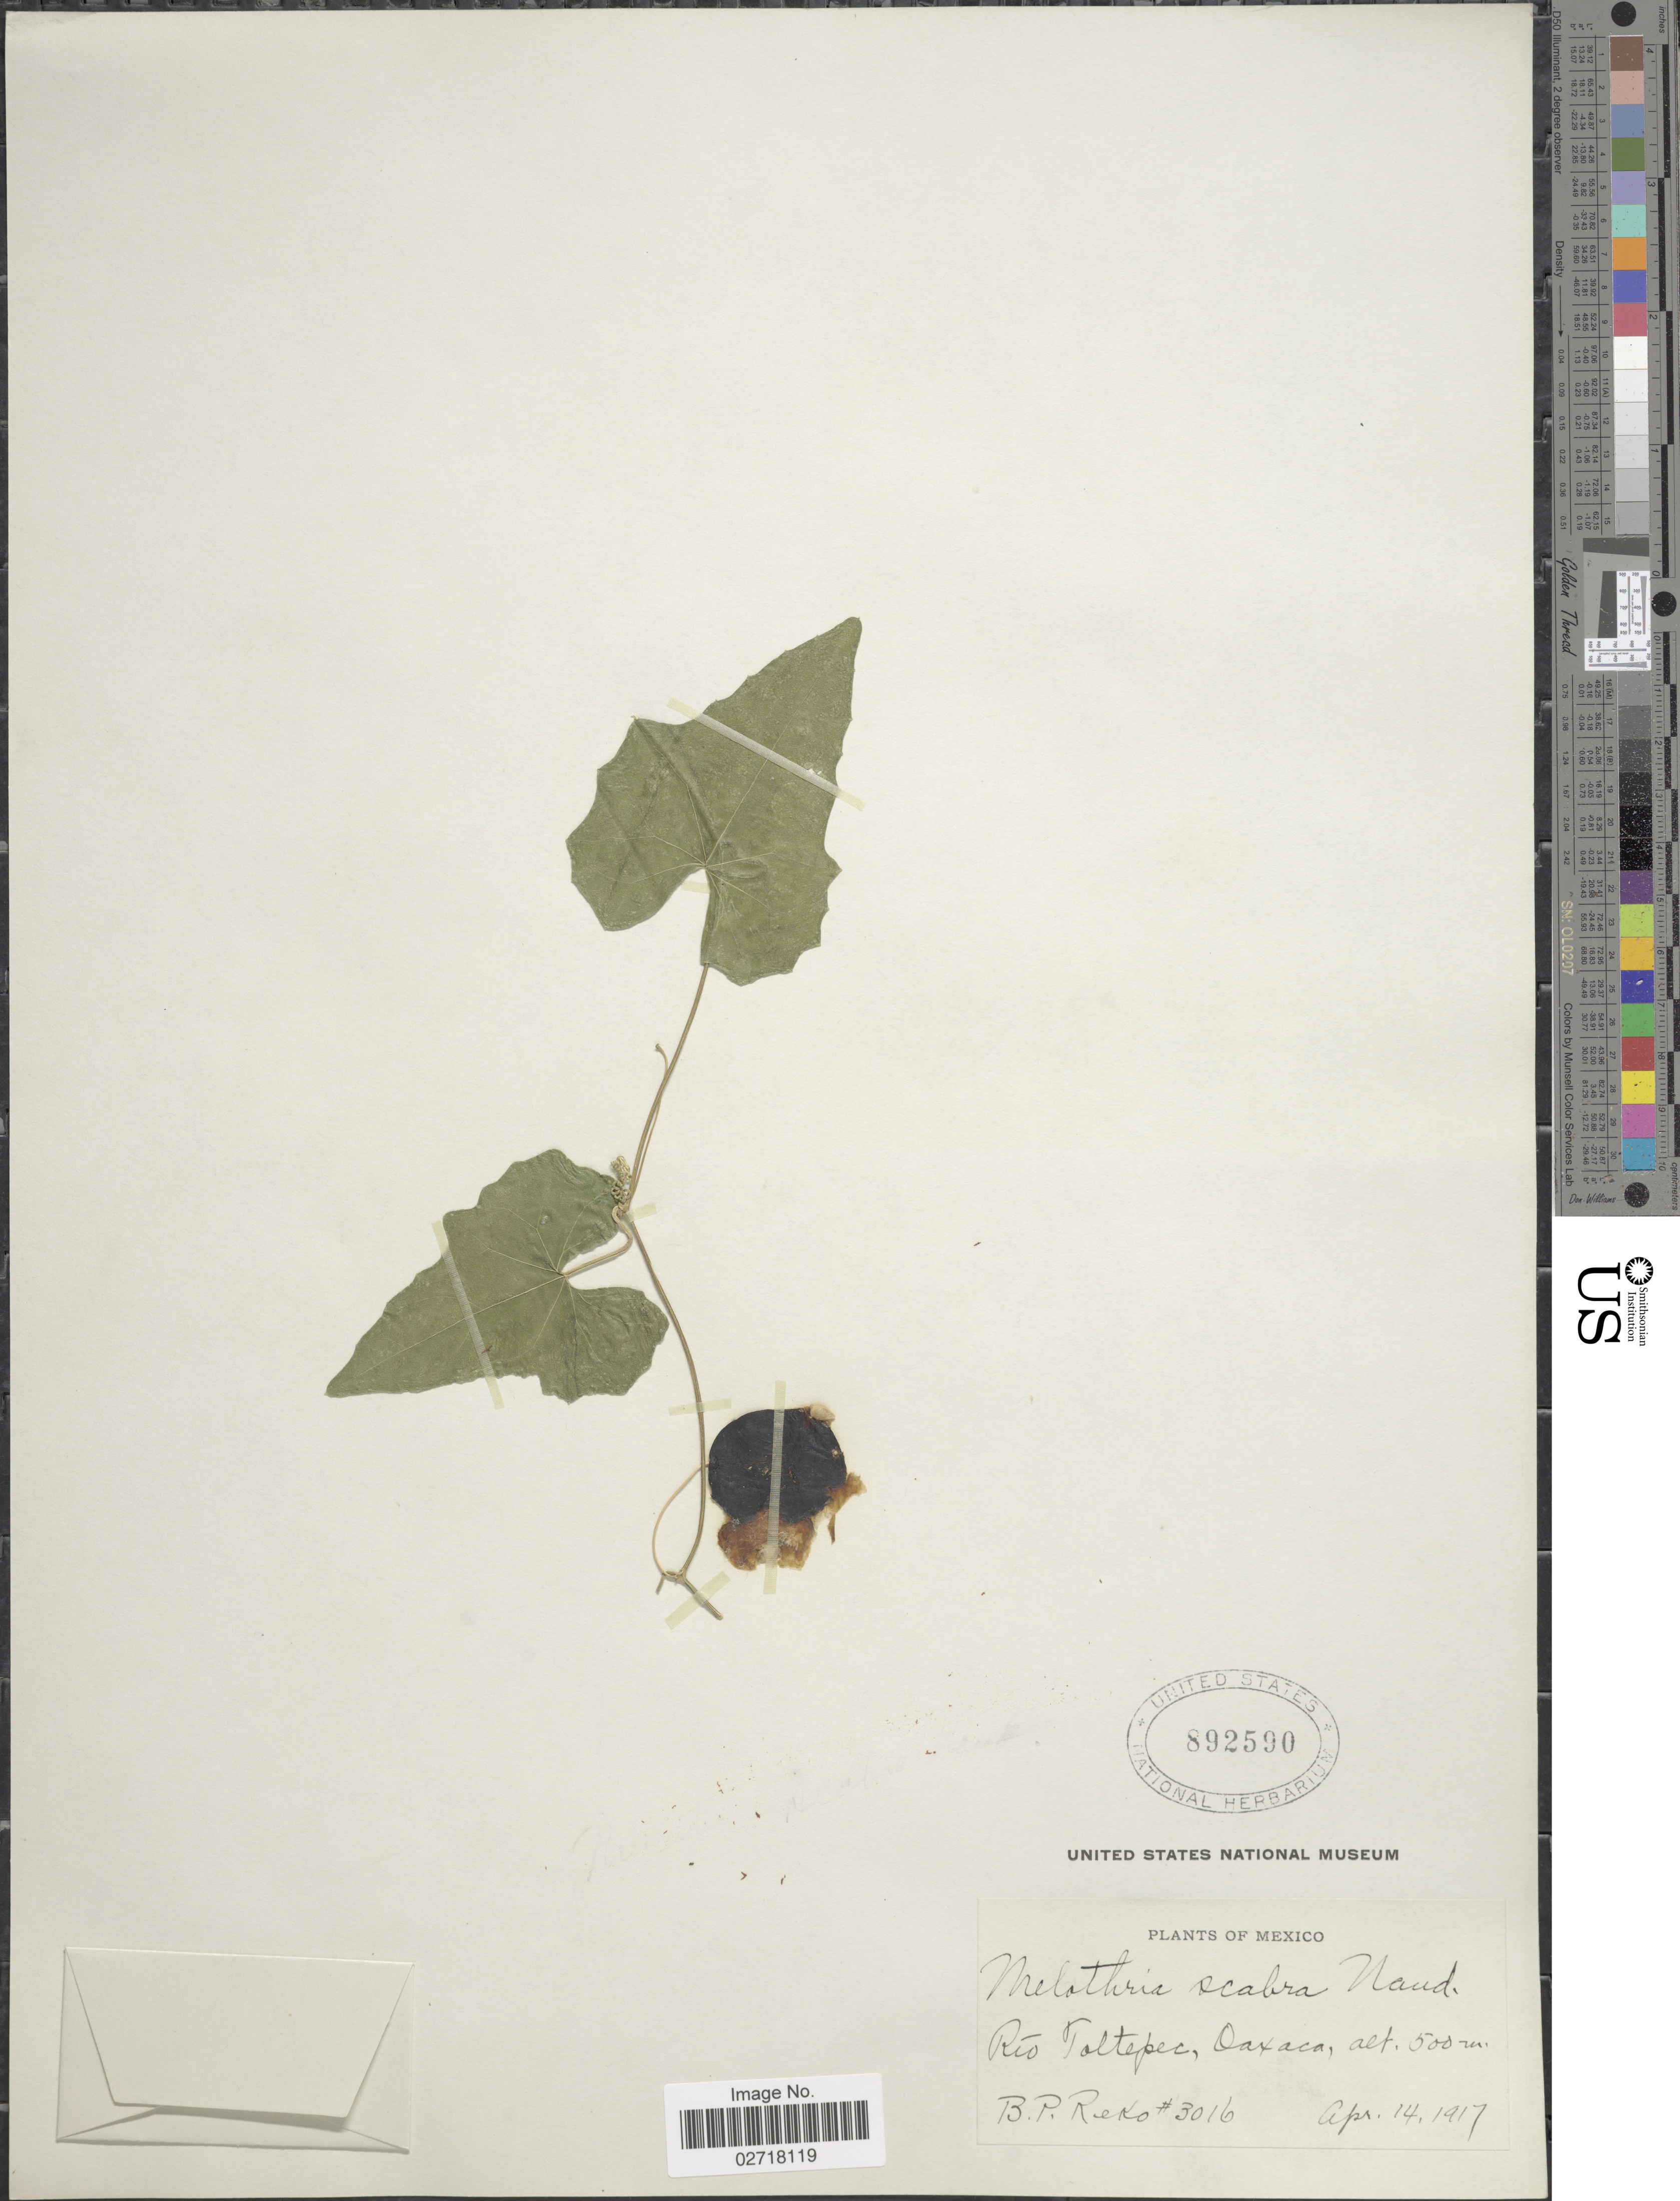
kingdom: Plantae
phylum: Tracheophyta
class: Magnoliopsida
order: Cucurbitales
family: Cucurbitaceae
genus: Melothria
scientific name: Melothria scabra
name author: Naudin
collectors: B. P. Reko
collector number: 3016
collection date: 1917-04-14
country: Mexico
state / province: Oaxaca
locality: Rio Toltepec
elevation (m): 500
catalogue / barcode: US 892590